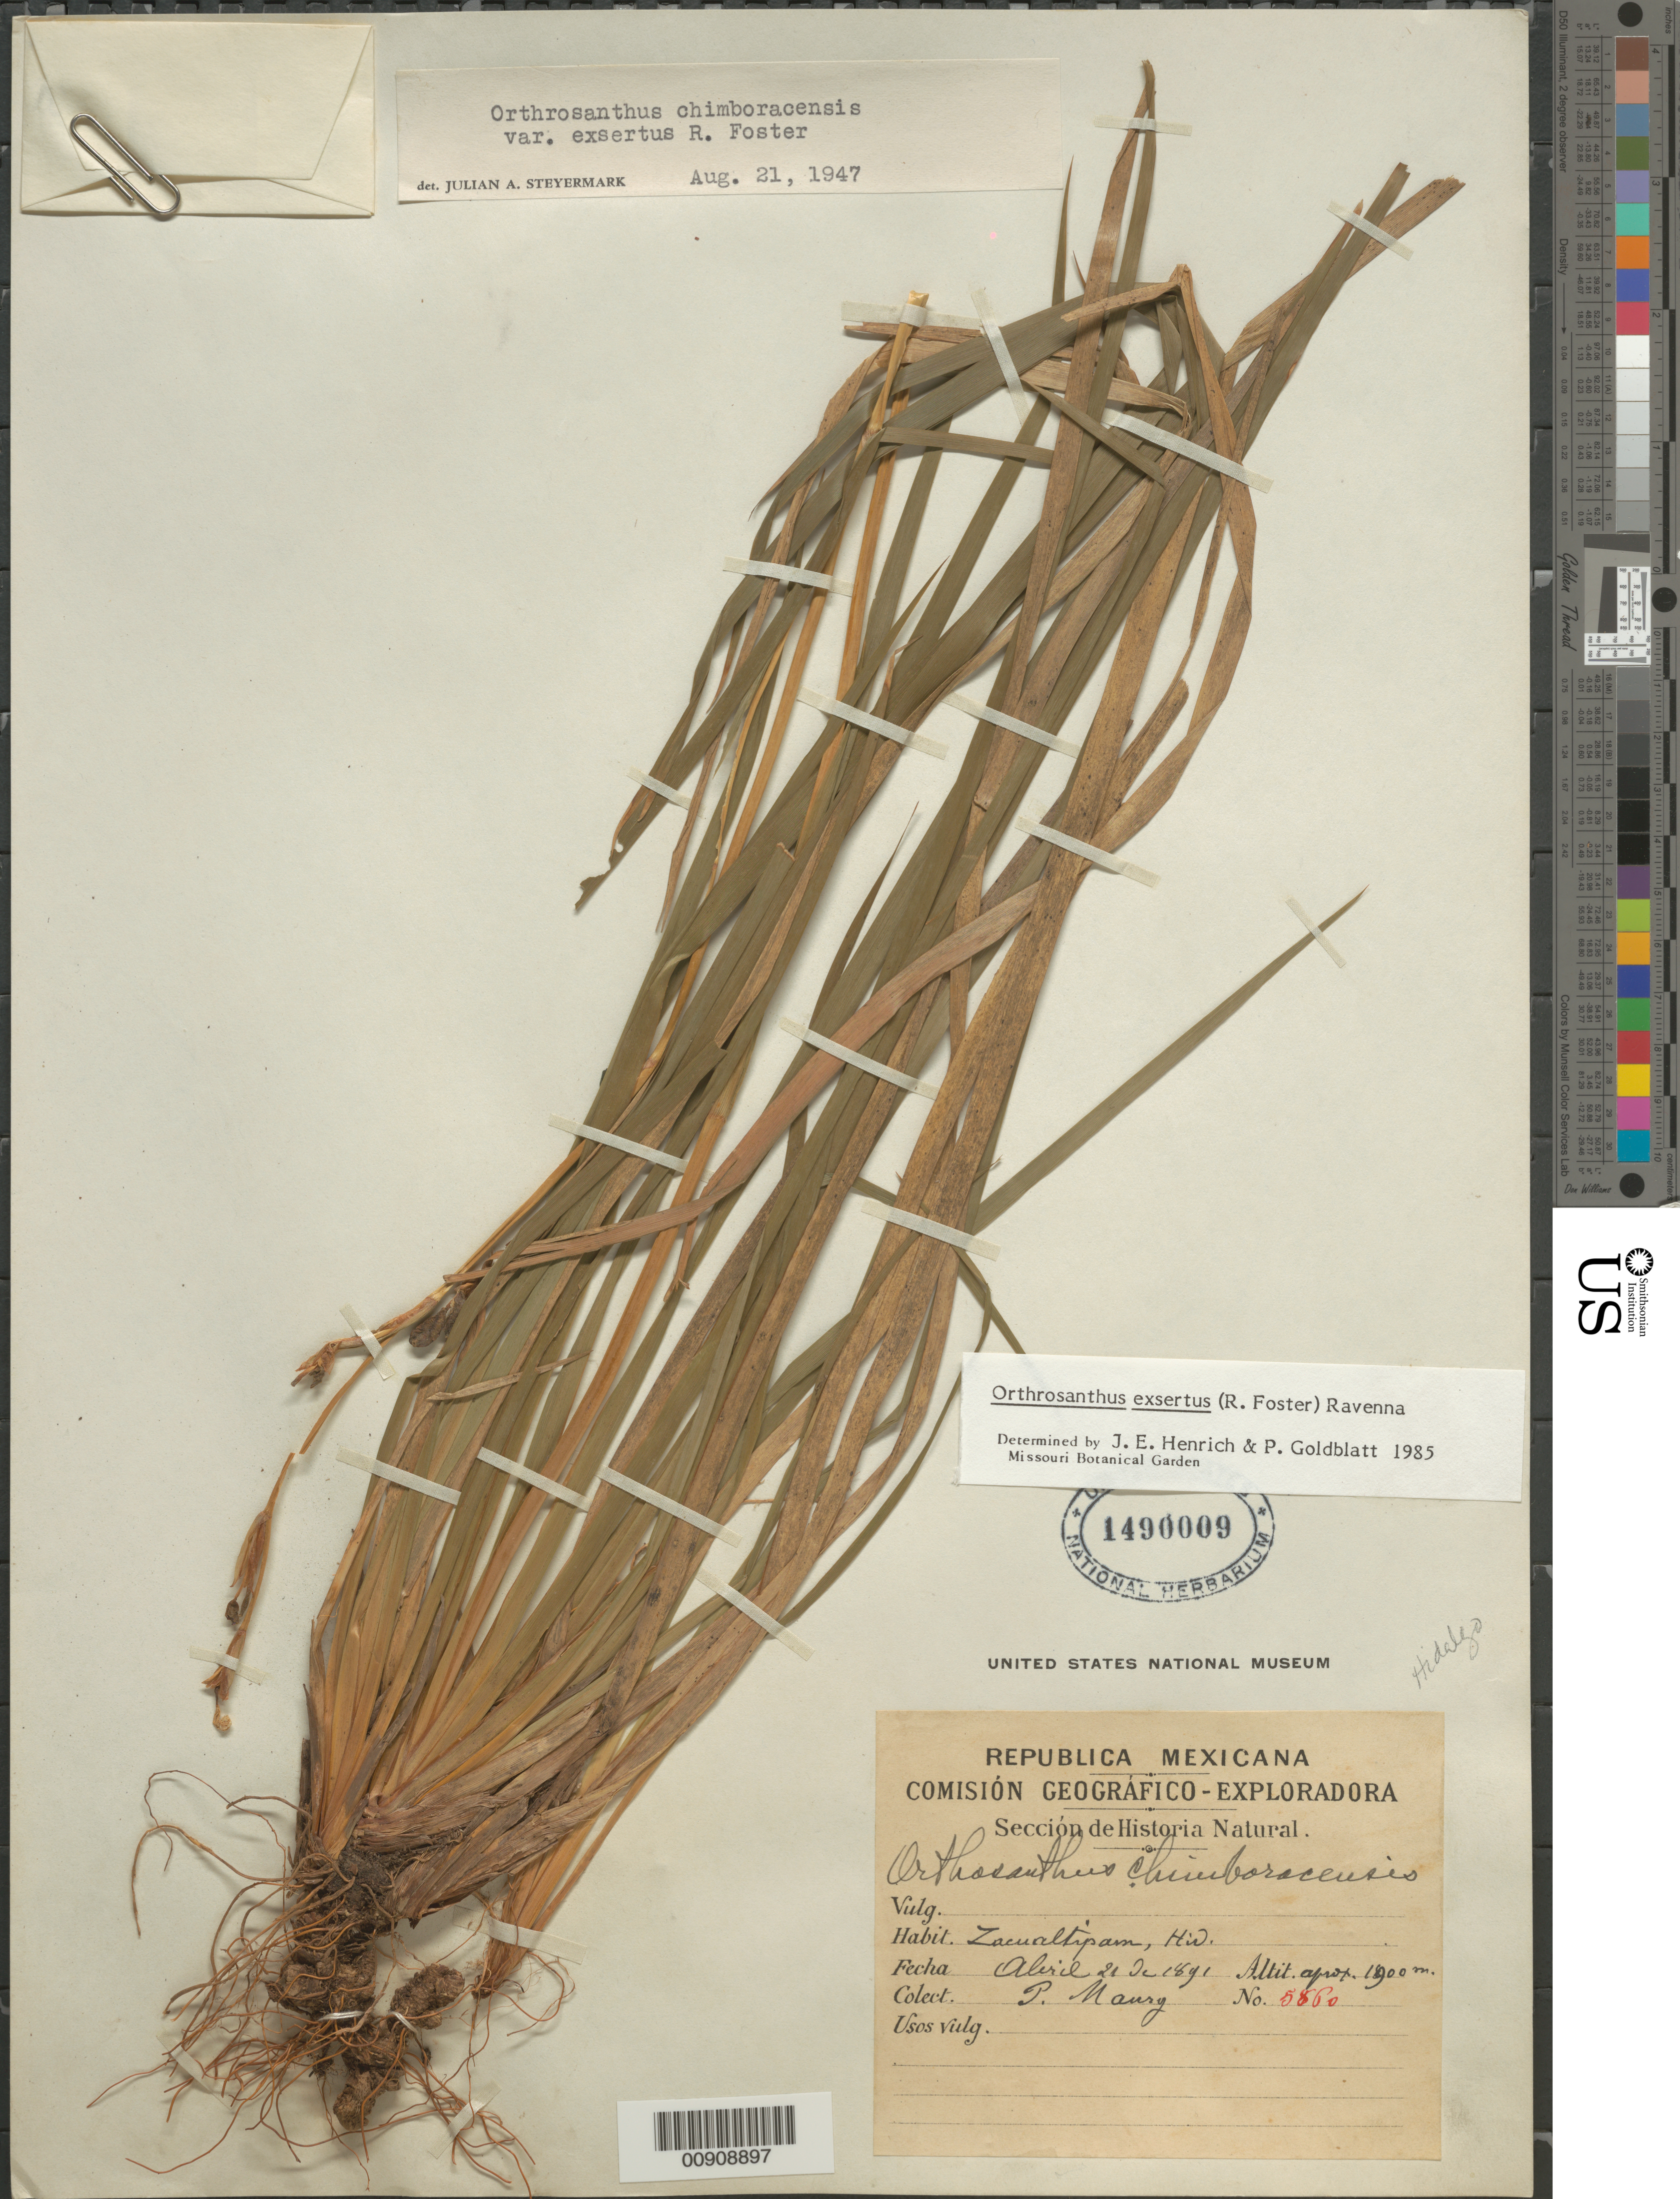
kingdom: Plantae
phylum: Tracheophyta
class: Liliopsida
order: Asparagales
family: Iridaceae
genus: Orthrosanthus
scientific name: Orthrosanthus exsertus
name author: (R.C. Foster) Ravenna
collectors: P. J. Maury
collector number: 5860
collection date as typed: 21 Apr 1891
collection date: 1891-04-21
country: Mexico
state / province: Hidalgo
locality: Zacualtipan.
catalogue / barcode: US 1490009